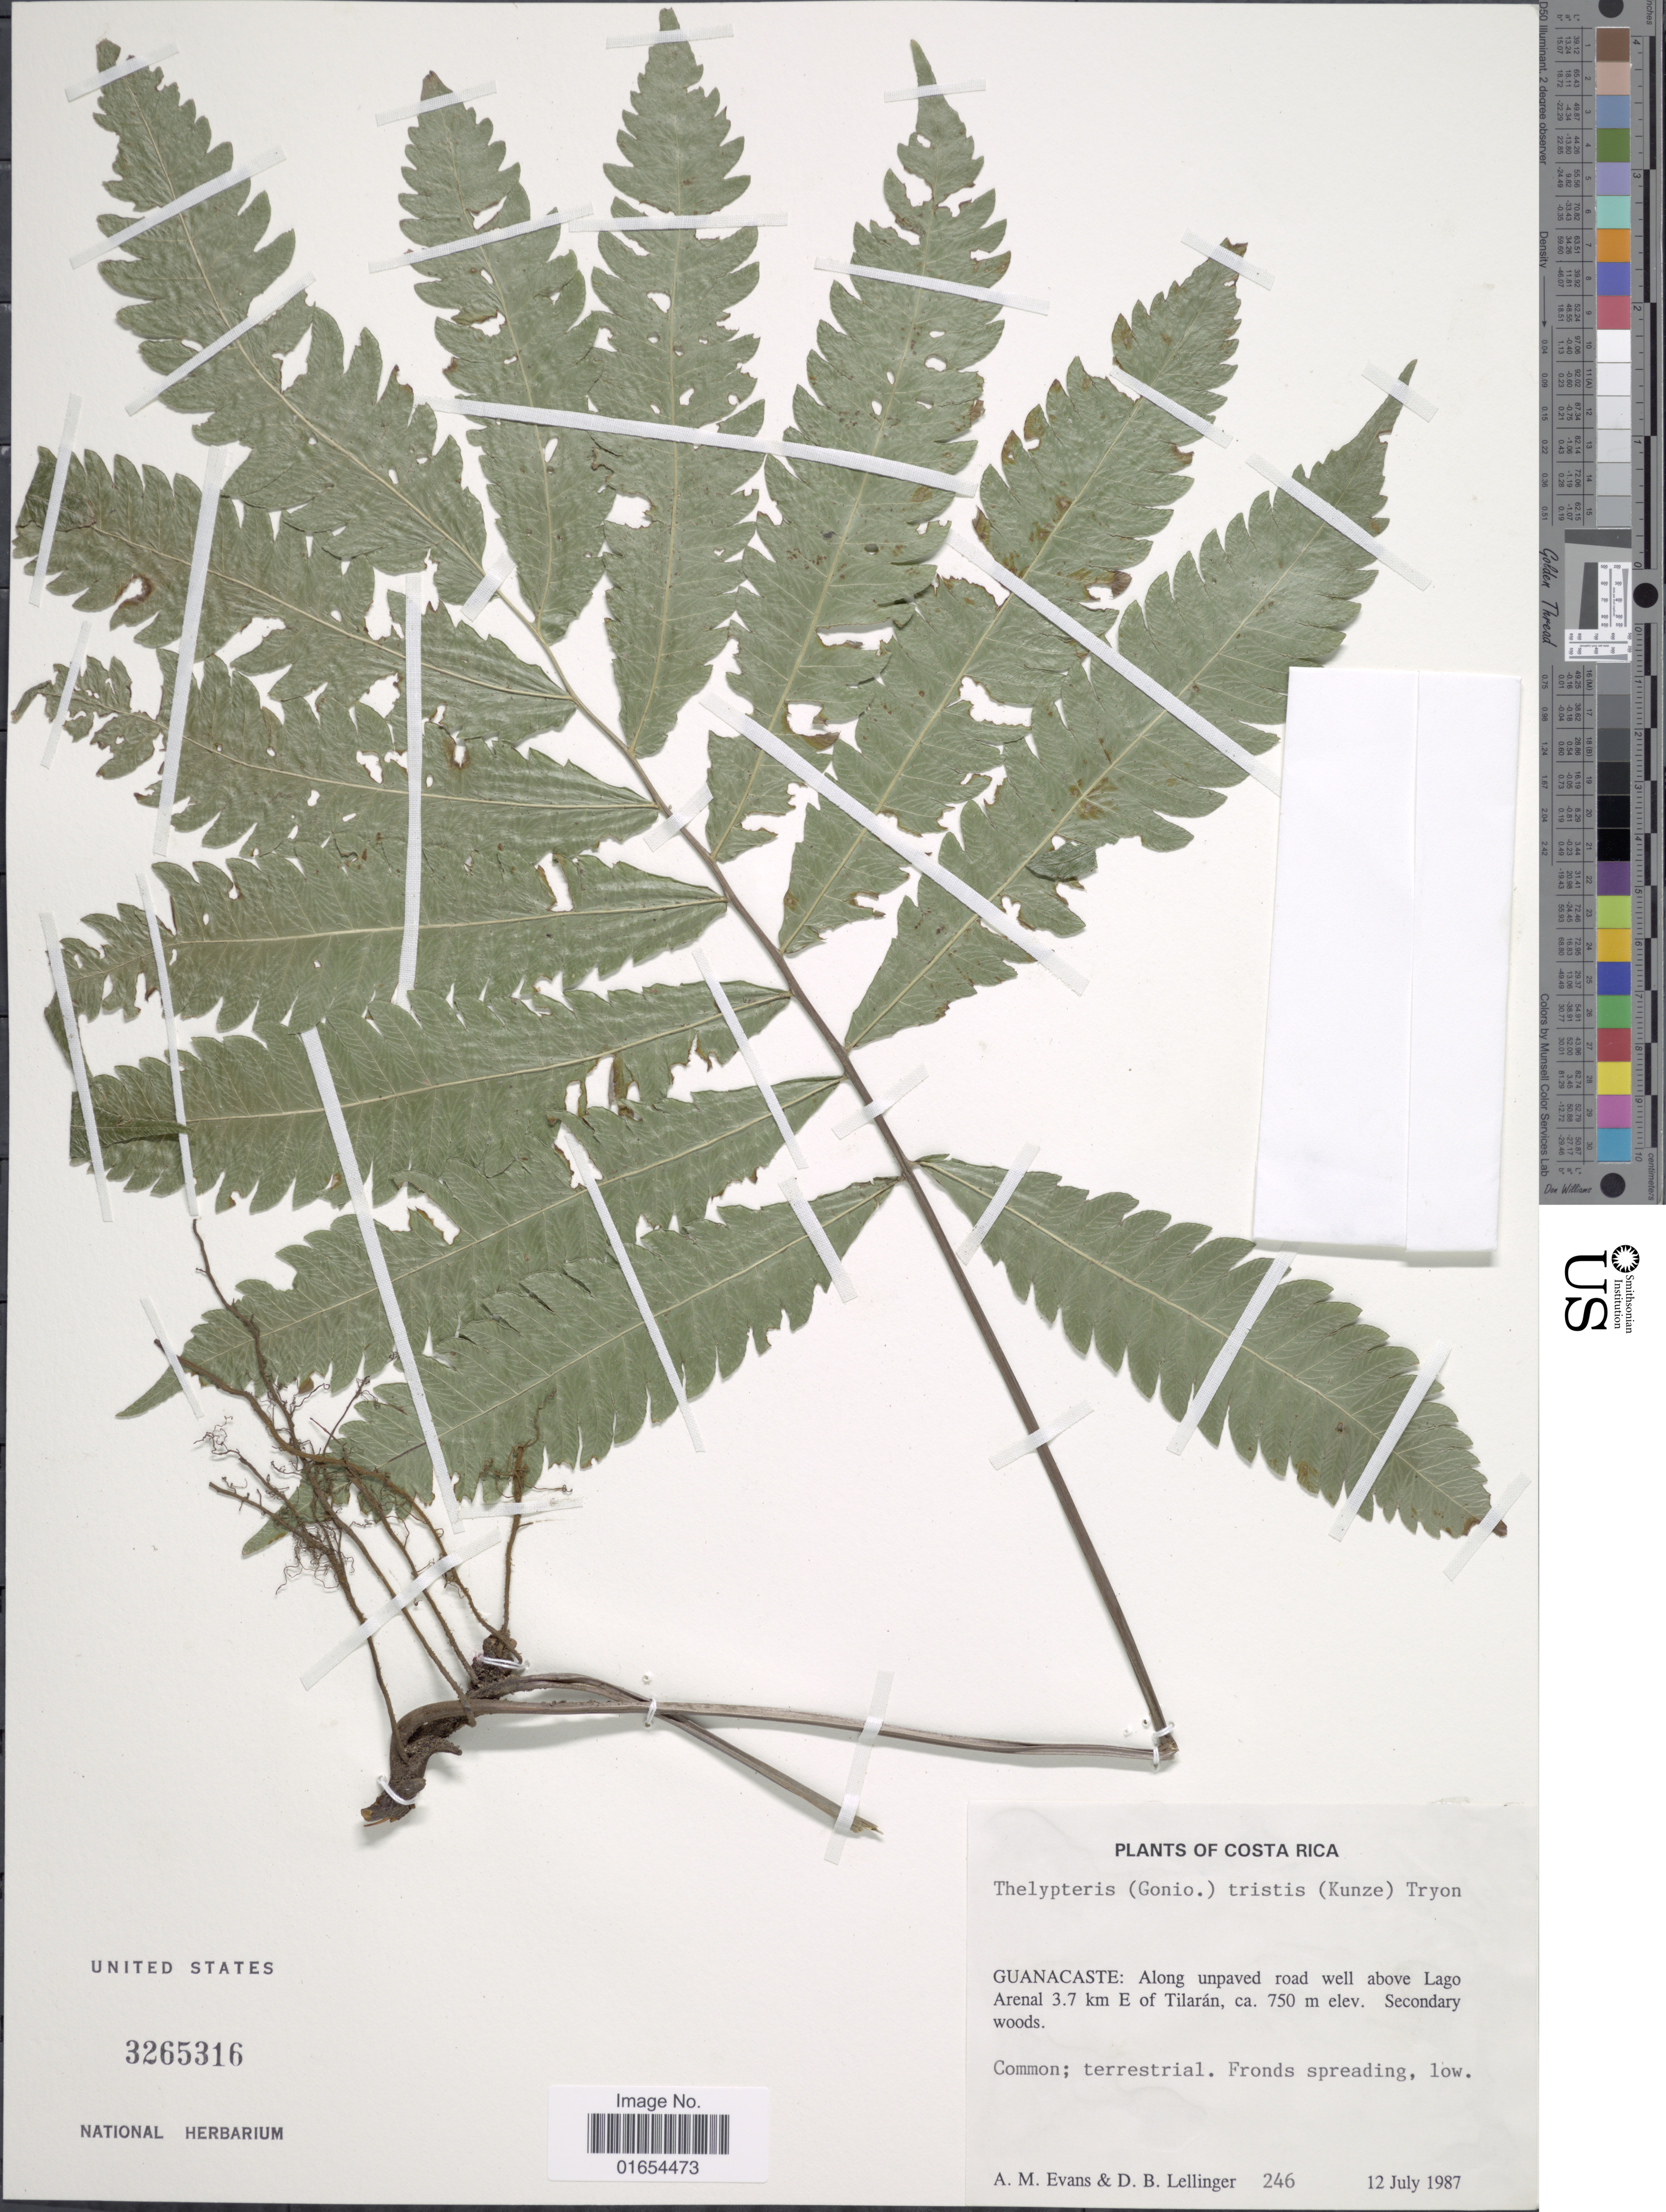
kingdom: Plantae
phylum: Tracheophyta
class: Polypodiopsida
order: Polypodiales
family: Thelypteridaceae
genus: Goniopteris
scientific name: Goniopteris tristis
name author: (Kuntze) Brade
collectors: A. M. Evans & D. B. Lellinger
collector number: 246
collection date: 1987-07-12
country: Costa Rica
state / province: Guanacaste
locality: Along unpaved road well above Lago Arenal 3.7 km E of Tilaran, Secondary woods, common terrestrial. Fonds spreading, low.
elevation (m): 750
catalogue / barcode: US 3265316